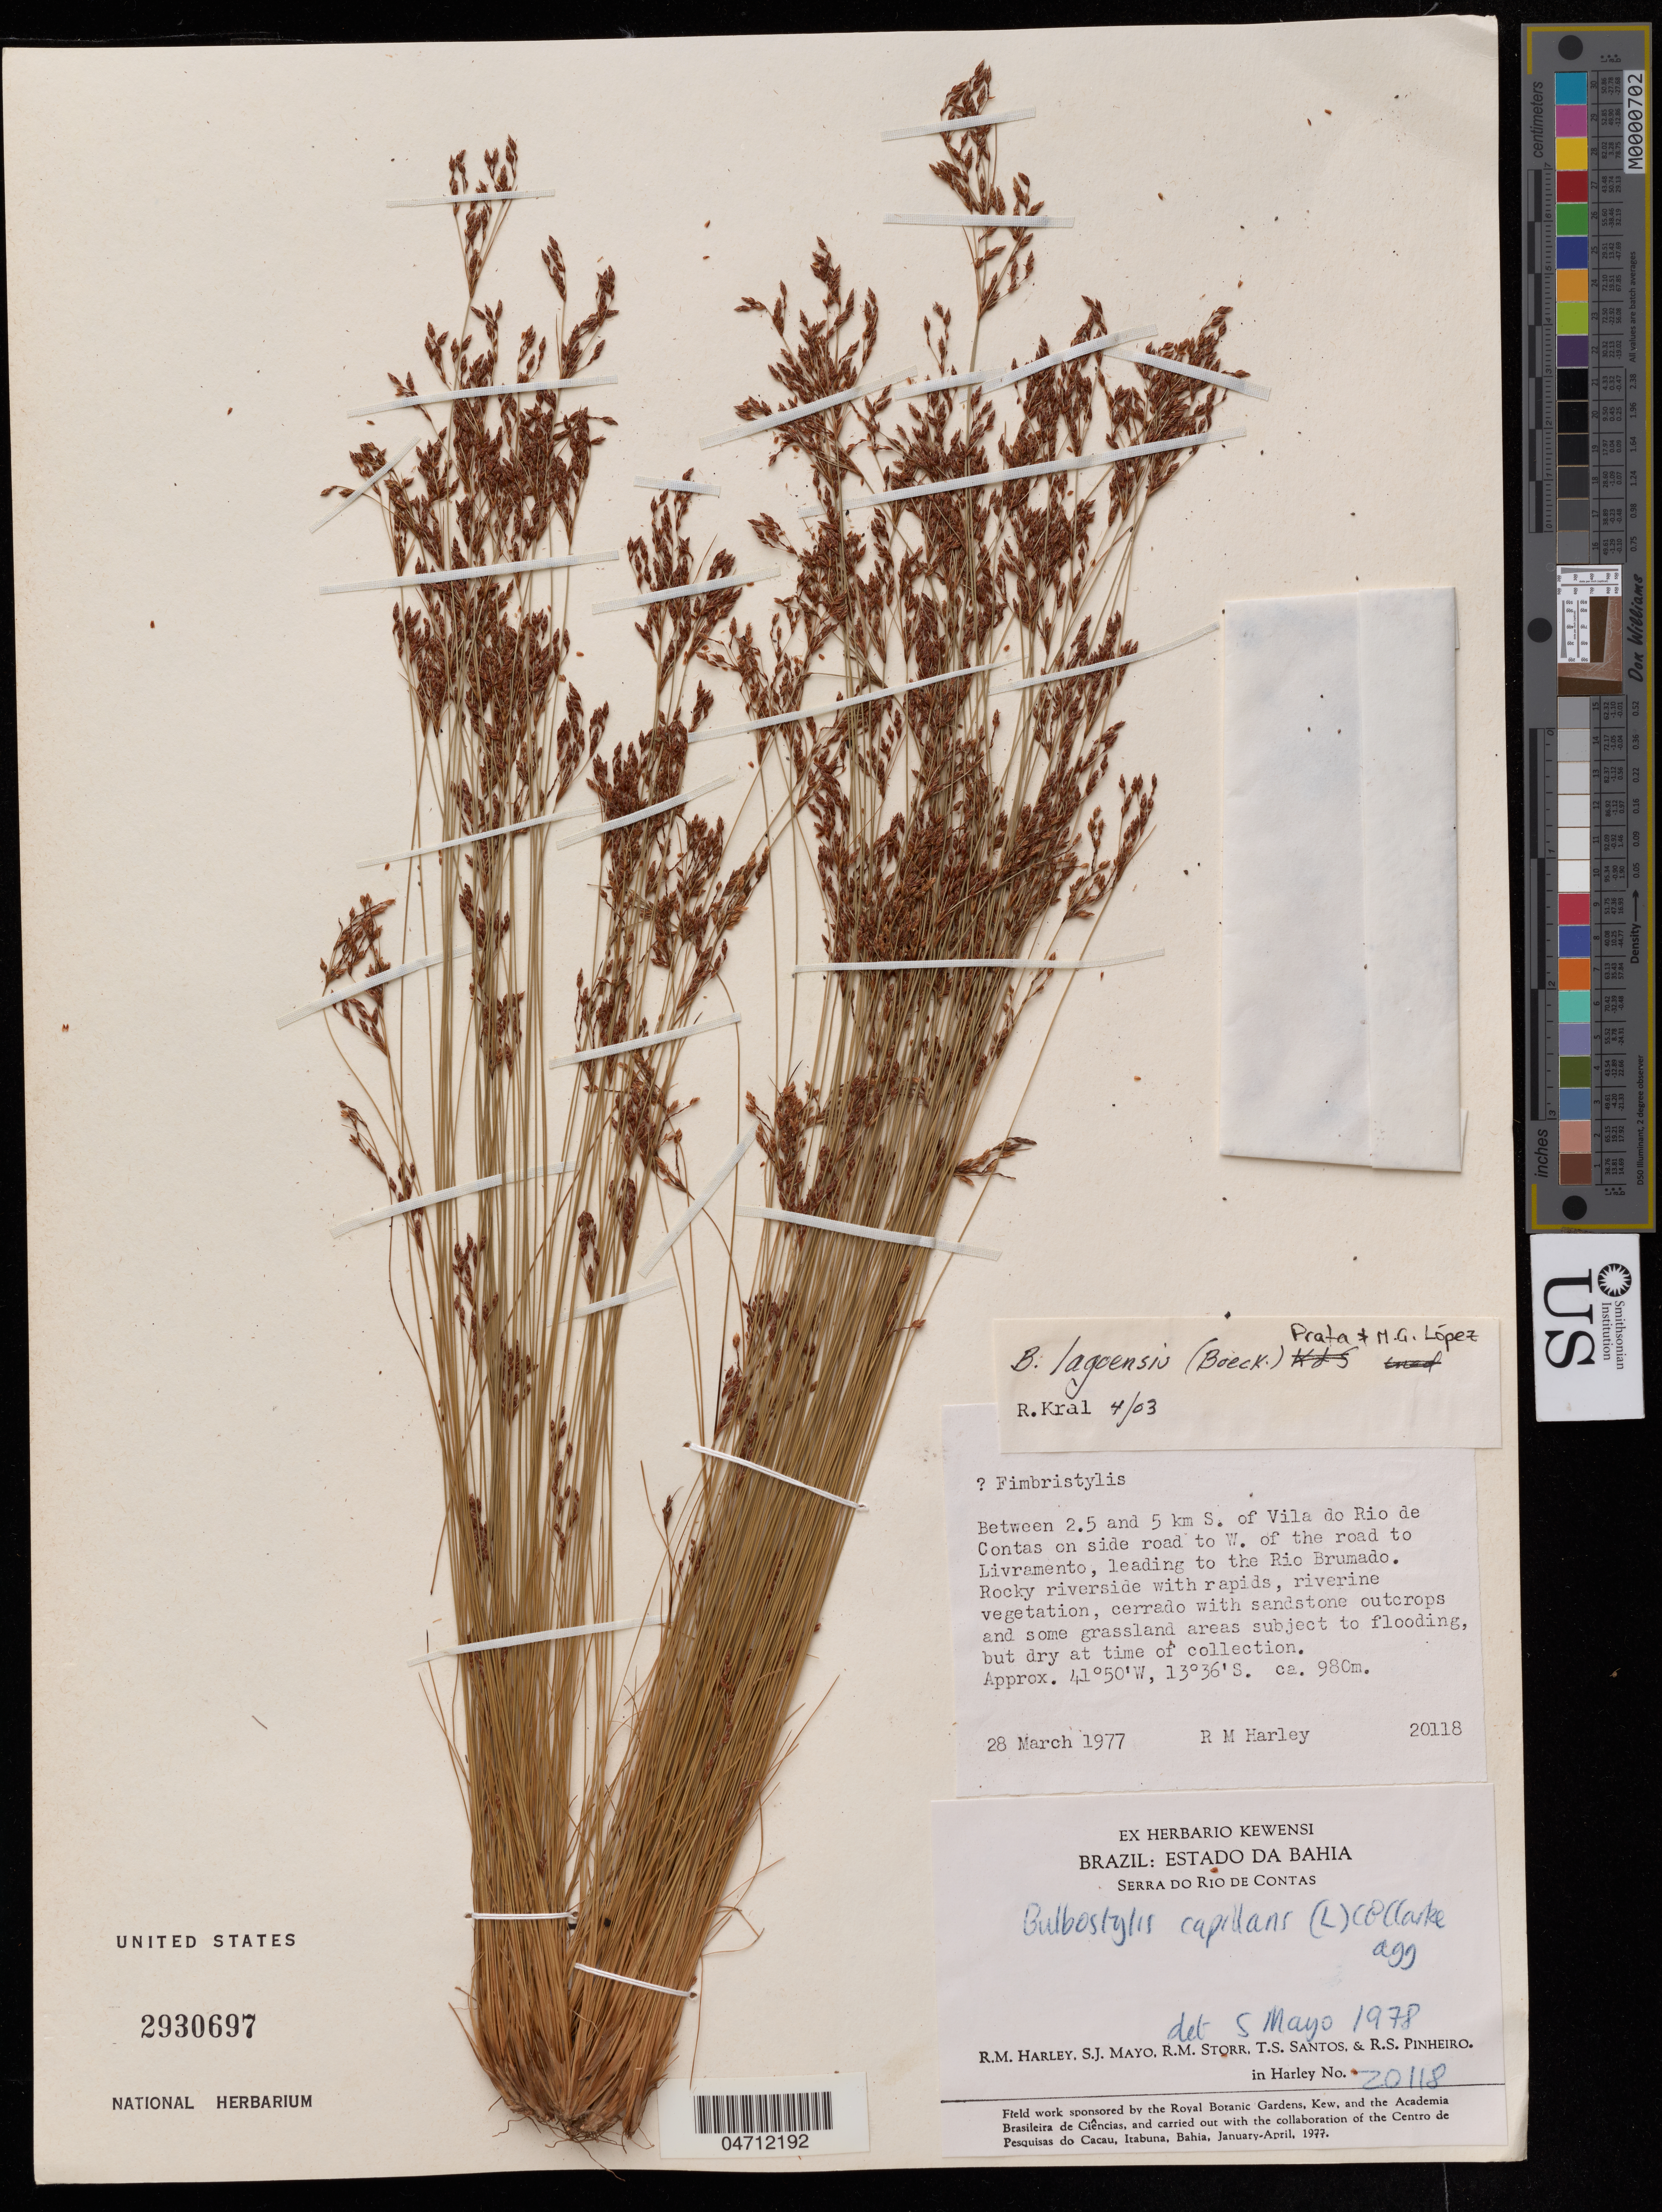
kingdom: Plantae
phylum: Tracheophyta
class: Liliopsida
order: Poales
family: Cyperaceae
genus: Bulbostylis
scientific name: Bulbostylis lagoensis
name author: (Boeckeler) Prata & M. G. López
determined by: Kral, Robert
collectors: R. M. Harley, S. J. Mayo, R. M. Storr & T. S. Santos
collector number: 20118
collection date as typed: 28 Mar 1977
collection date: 1977-03-28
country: Brazil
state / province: Bahia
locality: Between 2.5 & 5 km s of vila do rio de contas on side road to w of road to livramento, leading to rio Brumado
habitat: Rocky riverside with rapids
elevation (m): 980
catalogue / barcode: US 2930697